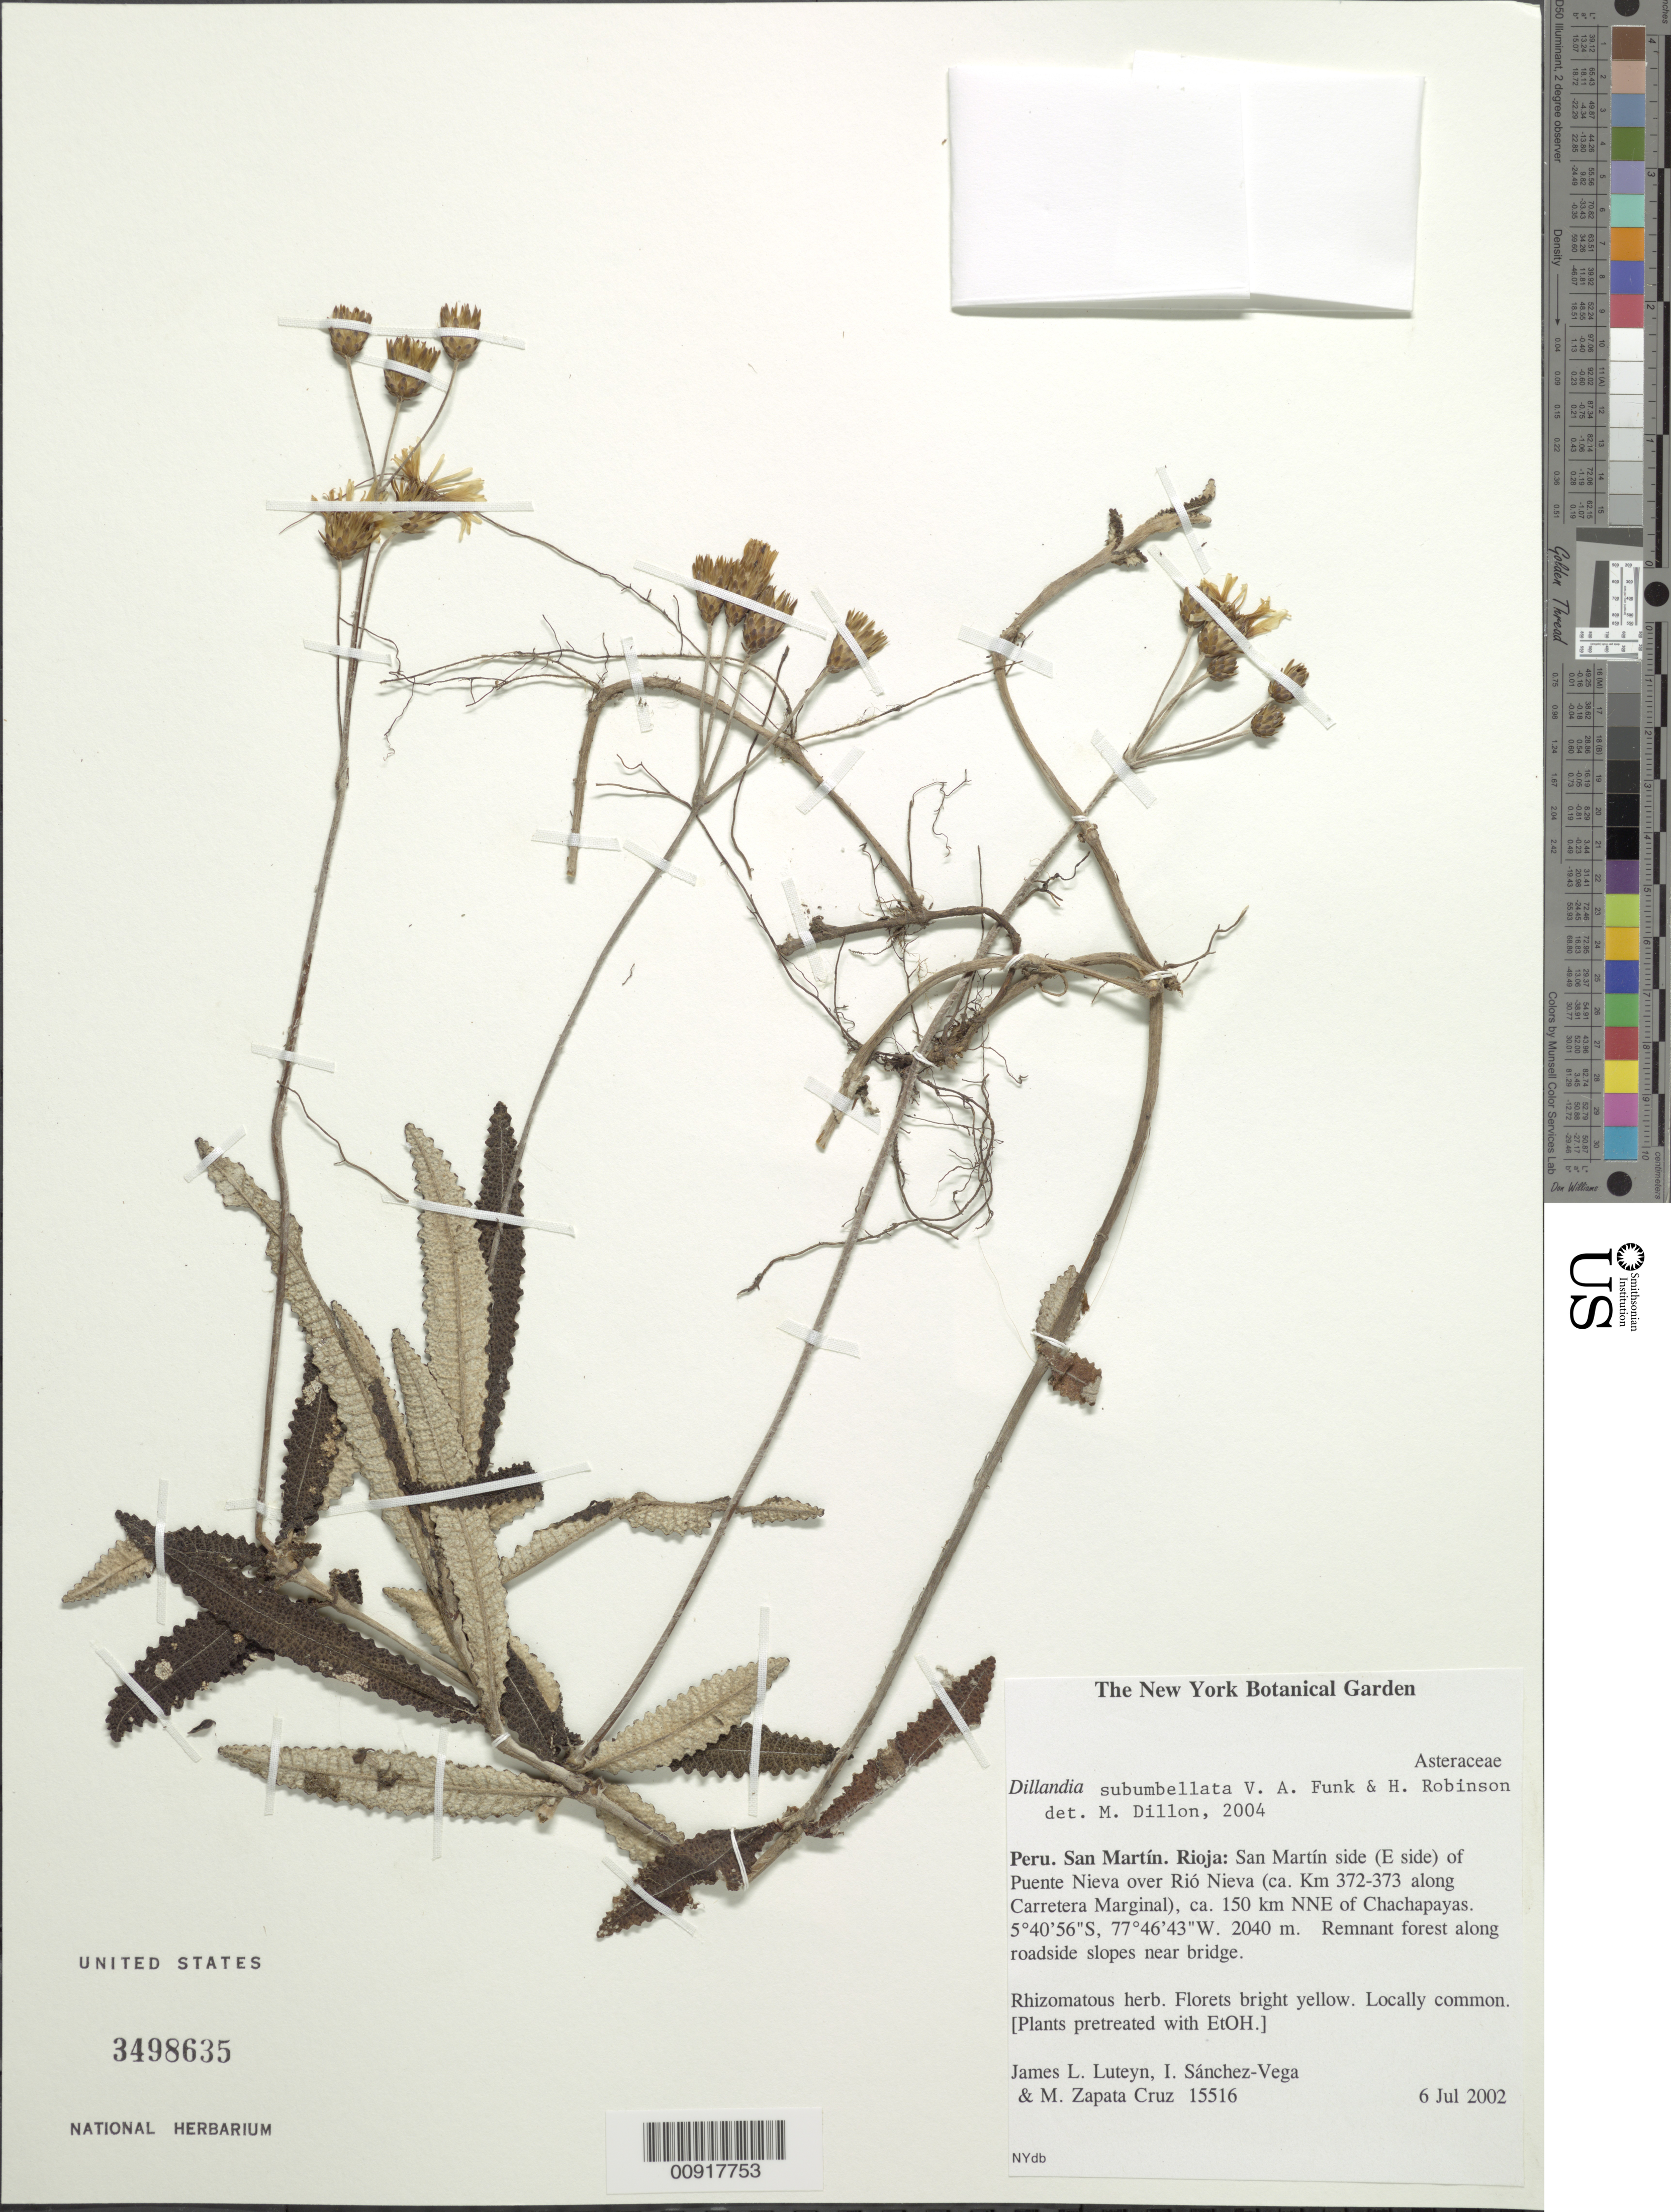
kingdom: Plantae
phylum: Tracheophyta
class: Magnoliopsida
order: Asterales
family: Asteraceae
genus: Dillandia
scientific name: Dillandia subumbellata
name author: V.A. Funk & H. Rob.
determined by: Dillon, M. O.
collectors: J. L. Luteyn, I. M. Sánchez Vega & M. Zapata Cruz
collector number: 15516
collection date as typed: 6 July 2002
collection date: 2002-07-06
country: Peru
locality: San Martín, Roija, San Martín side (E side) of Puente Nieva over Río Nieva, ca. km 372-373 along Carretera Marginal, ca. 150 km NNE of Chachapayas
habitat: Remnant forest along roadside slopes near bridge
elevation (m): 2040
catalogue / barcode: US 3498635